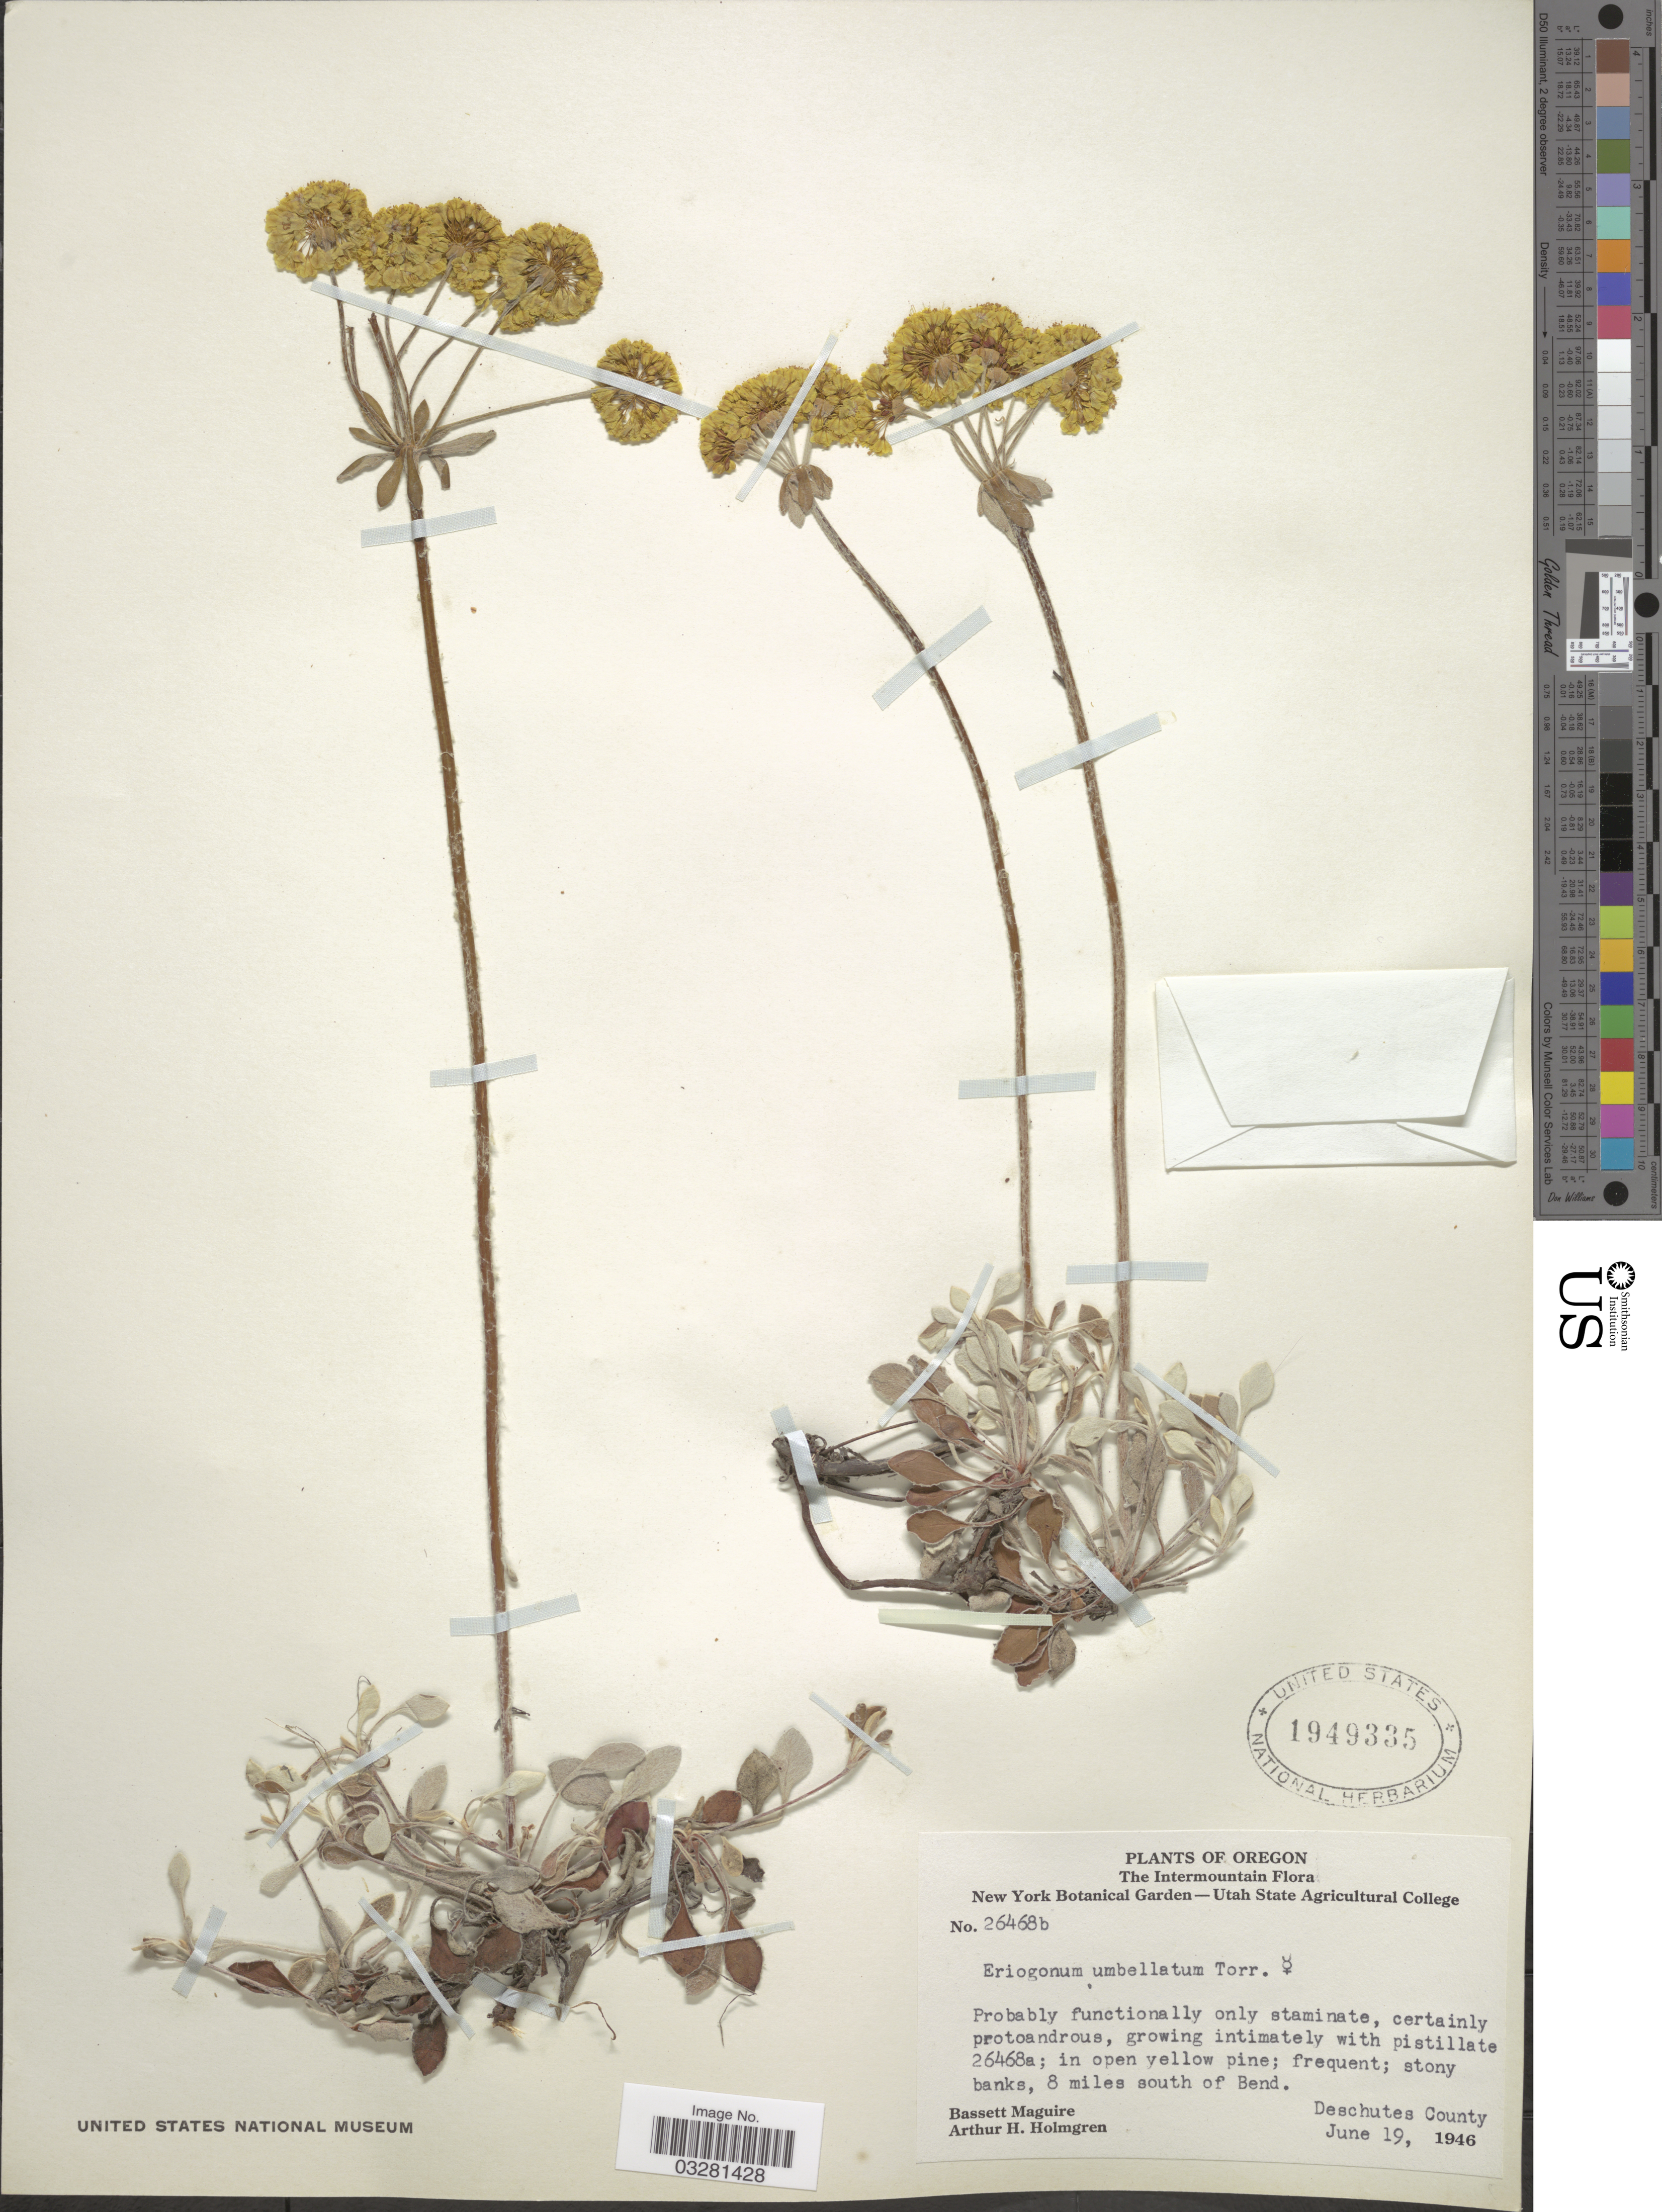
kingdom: Plantae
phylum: Tracheophyta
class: Magnoliopsida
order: Caryophyllales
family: Polygonaceae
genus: Eriogonum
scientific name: Eriogonum biumbellatum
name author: Rydb.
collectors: B. Maguire & A. H. Holmgren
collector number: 26468b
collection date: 1946-06-19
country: United States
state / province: Oregon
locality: The Intermountain. 8 miles south of Bend. Deschutes County.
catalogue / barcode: US 1949335